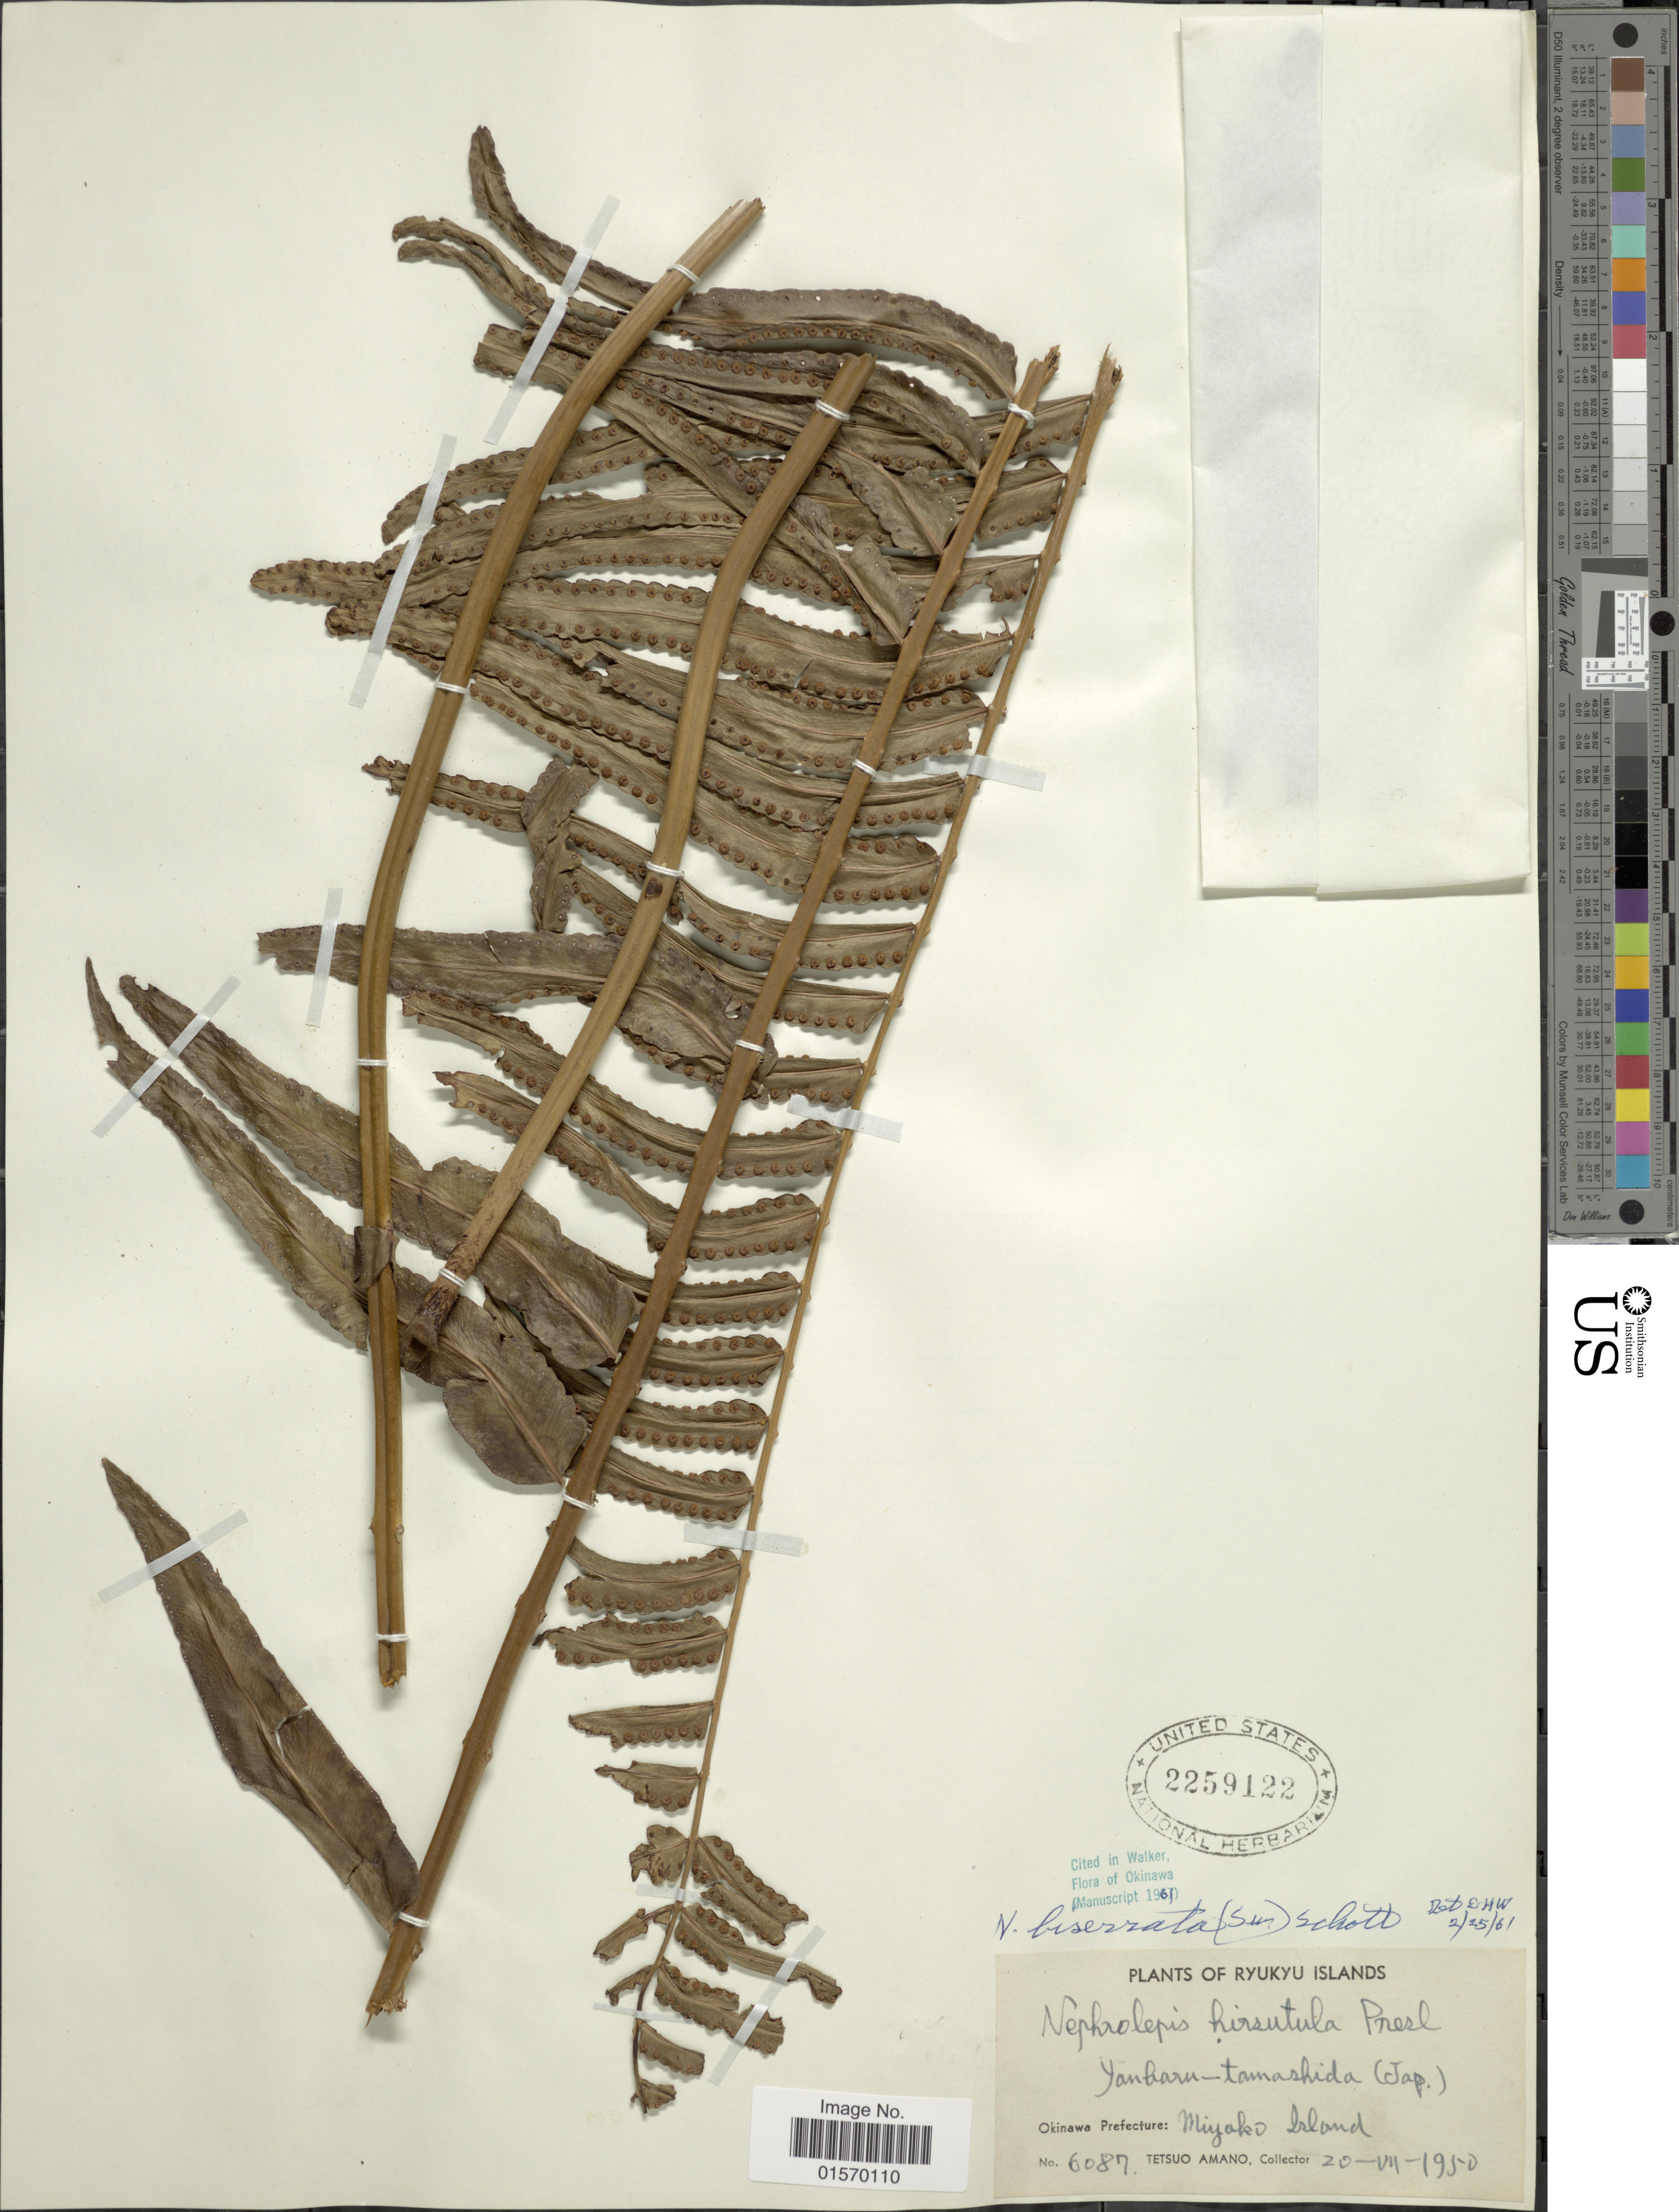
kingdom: Plantae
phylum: Tracheophyta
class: Polypodiopsida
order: Polypodiales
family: Nephrolepidaceae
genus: Nephrolepis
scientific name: Nephrolepis biserrata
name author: (Sw.) Schott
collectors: T. Amano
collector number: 6087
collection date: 1950-07-20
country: Japan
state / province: Okinawa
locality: Ryukyu Islands, Okinawa Prefecture: Miyako Island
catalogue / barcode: US 2259122